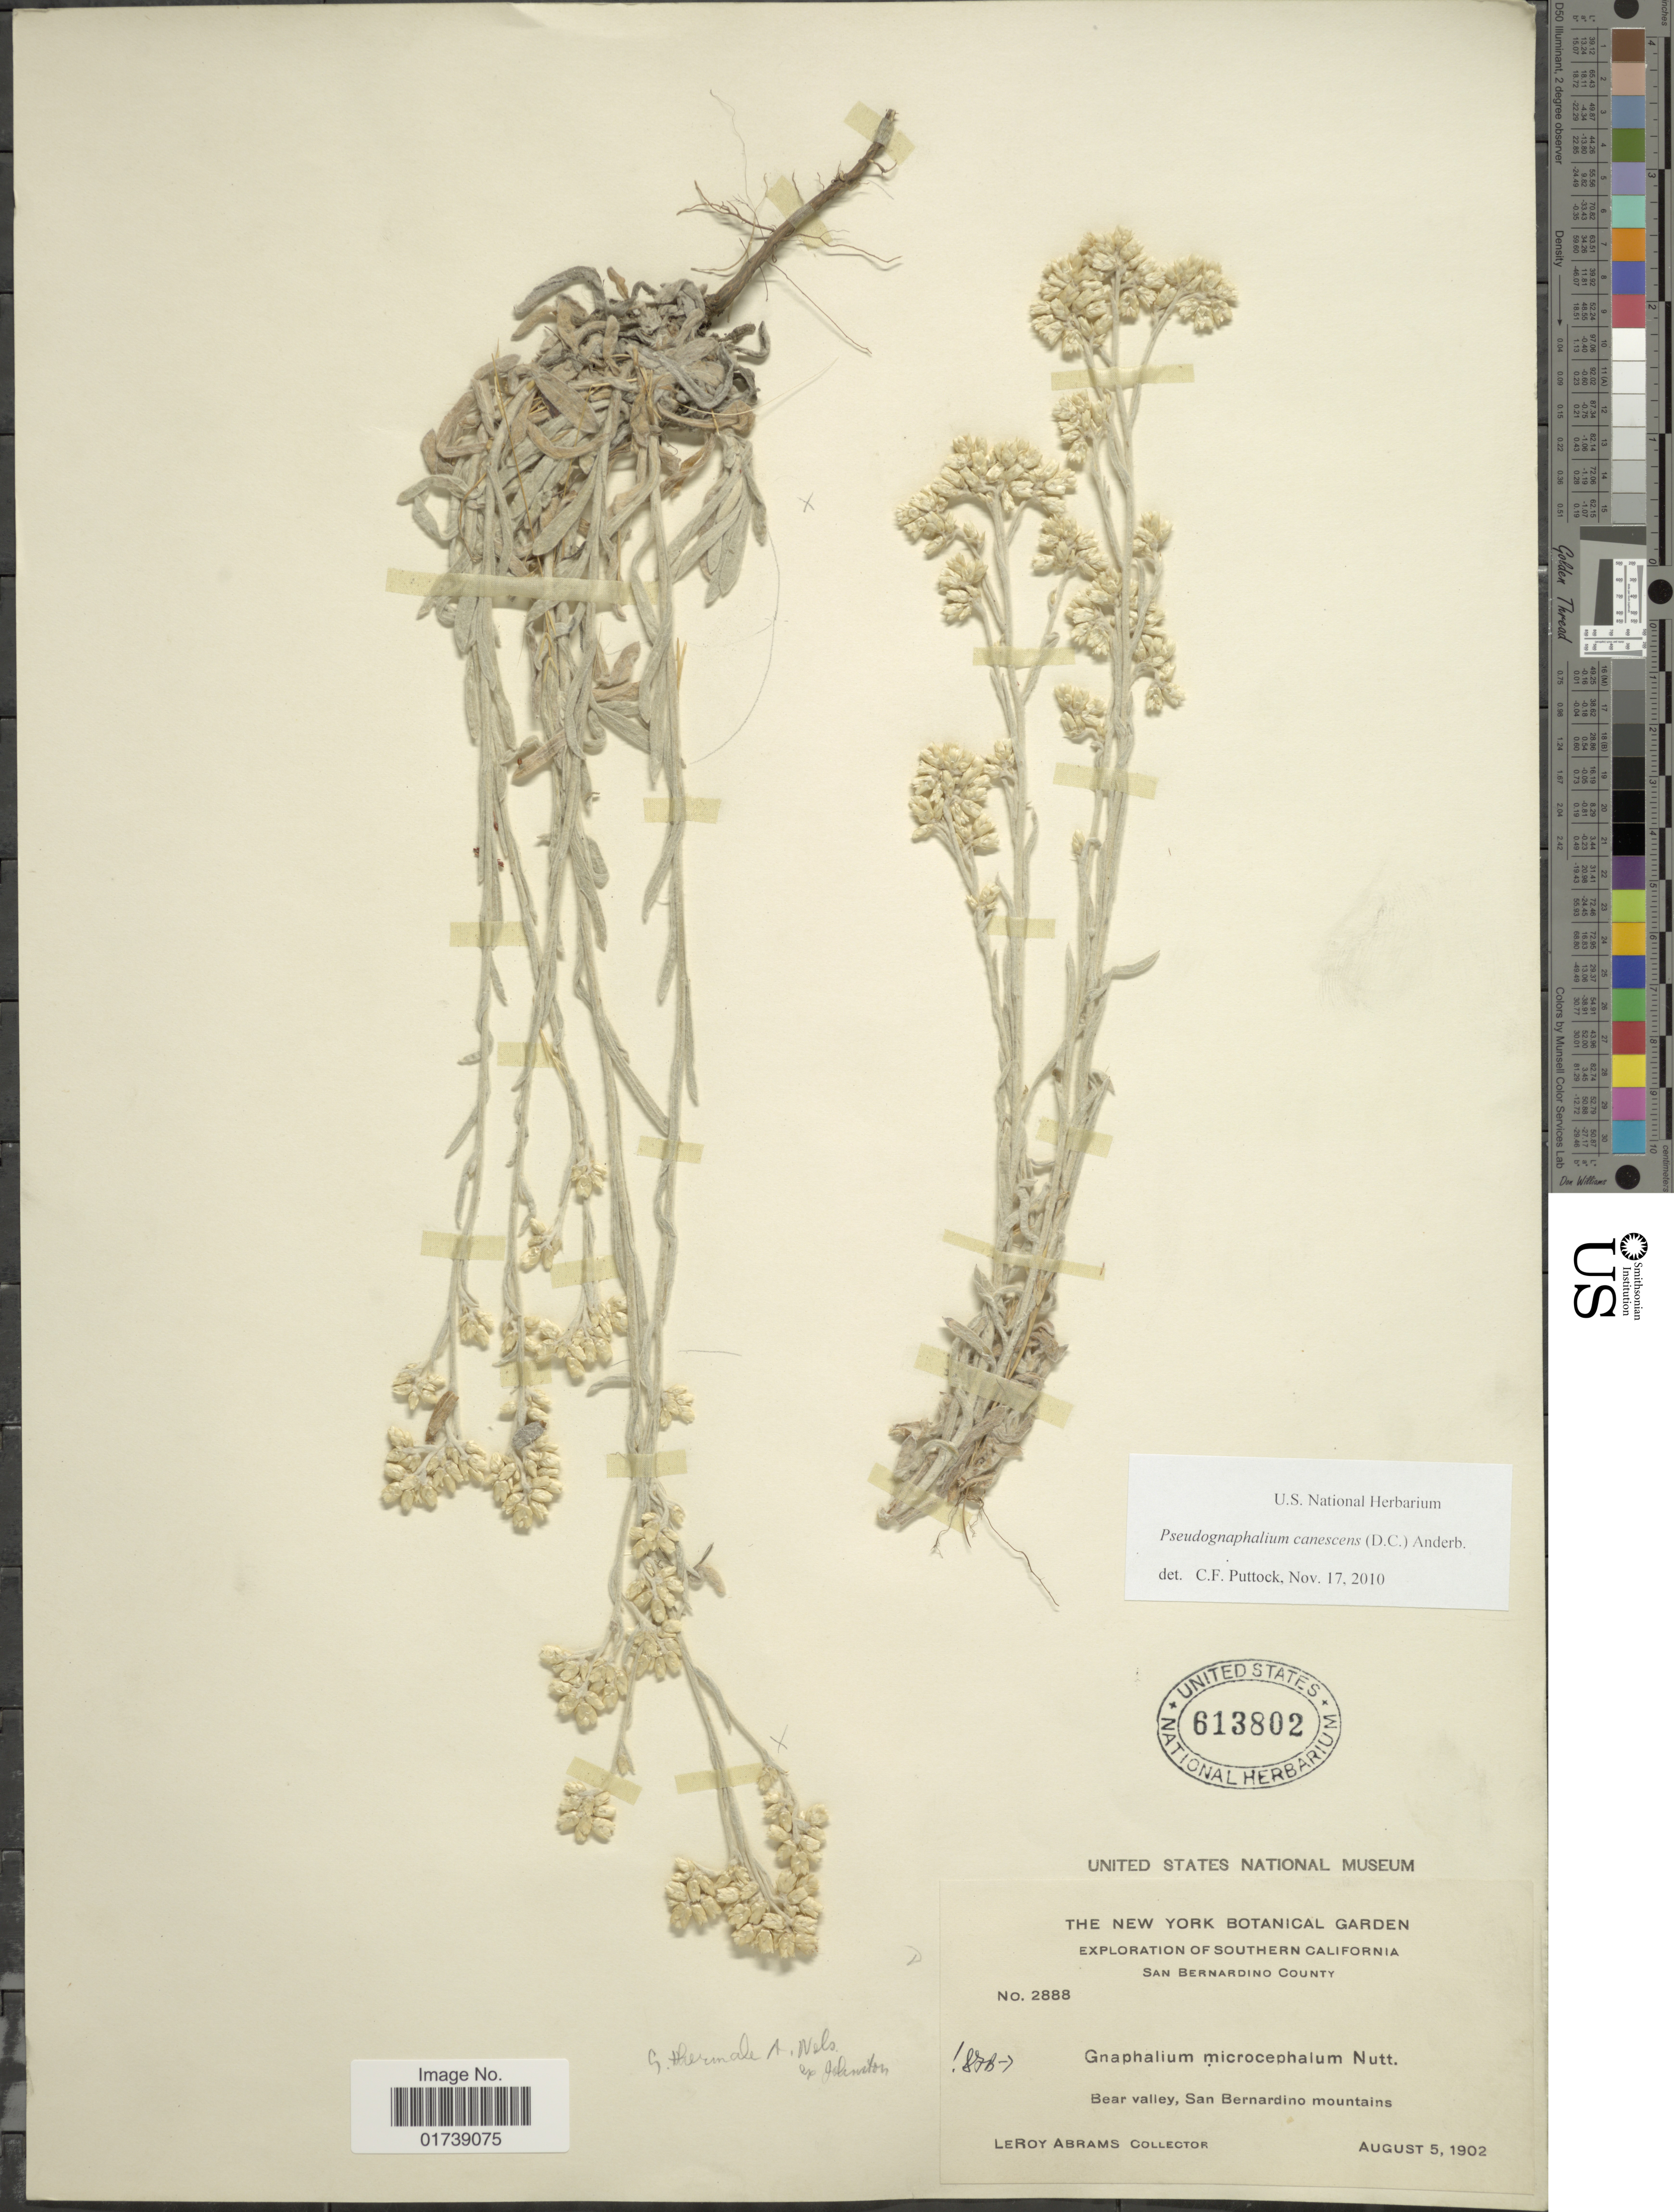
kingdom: Plantae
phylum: Tracheophyta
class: Magnoliopsida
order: Asterales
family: Asteraceae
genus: Pseudognaphalium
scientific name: Pseudognaphalium canescens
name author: (DC.) Anderb.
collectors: L. Abrams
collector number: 2888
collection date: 1902-08-05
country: United States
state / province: California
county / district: San Bernardino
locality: Southern California, San Bernardino County, Bear valley, San Bernardino mountains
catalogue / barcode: US 613802